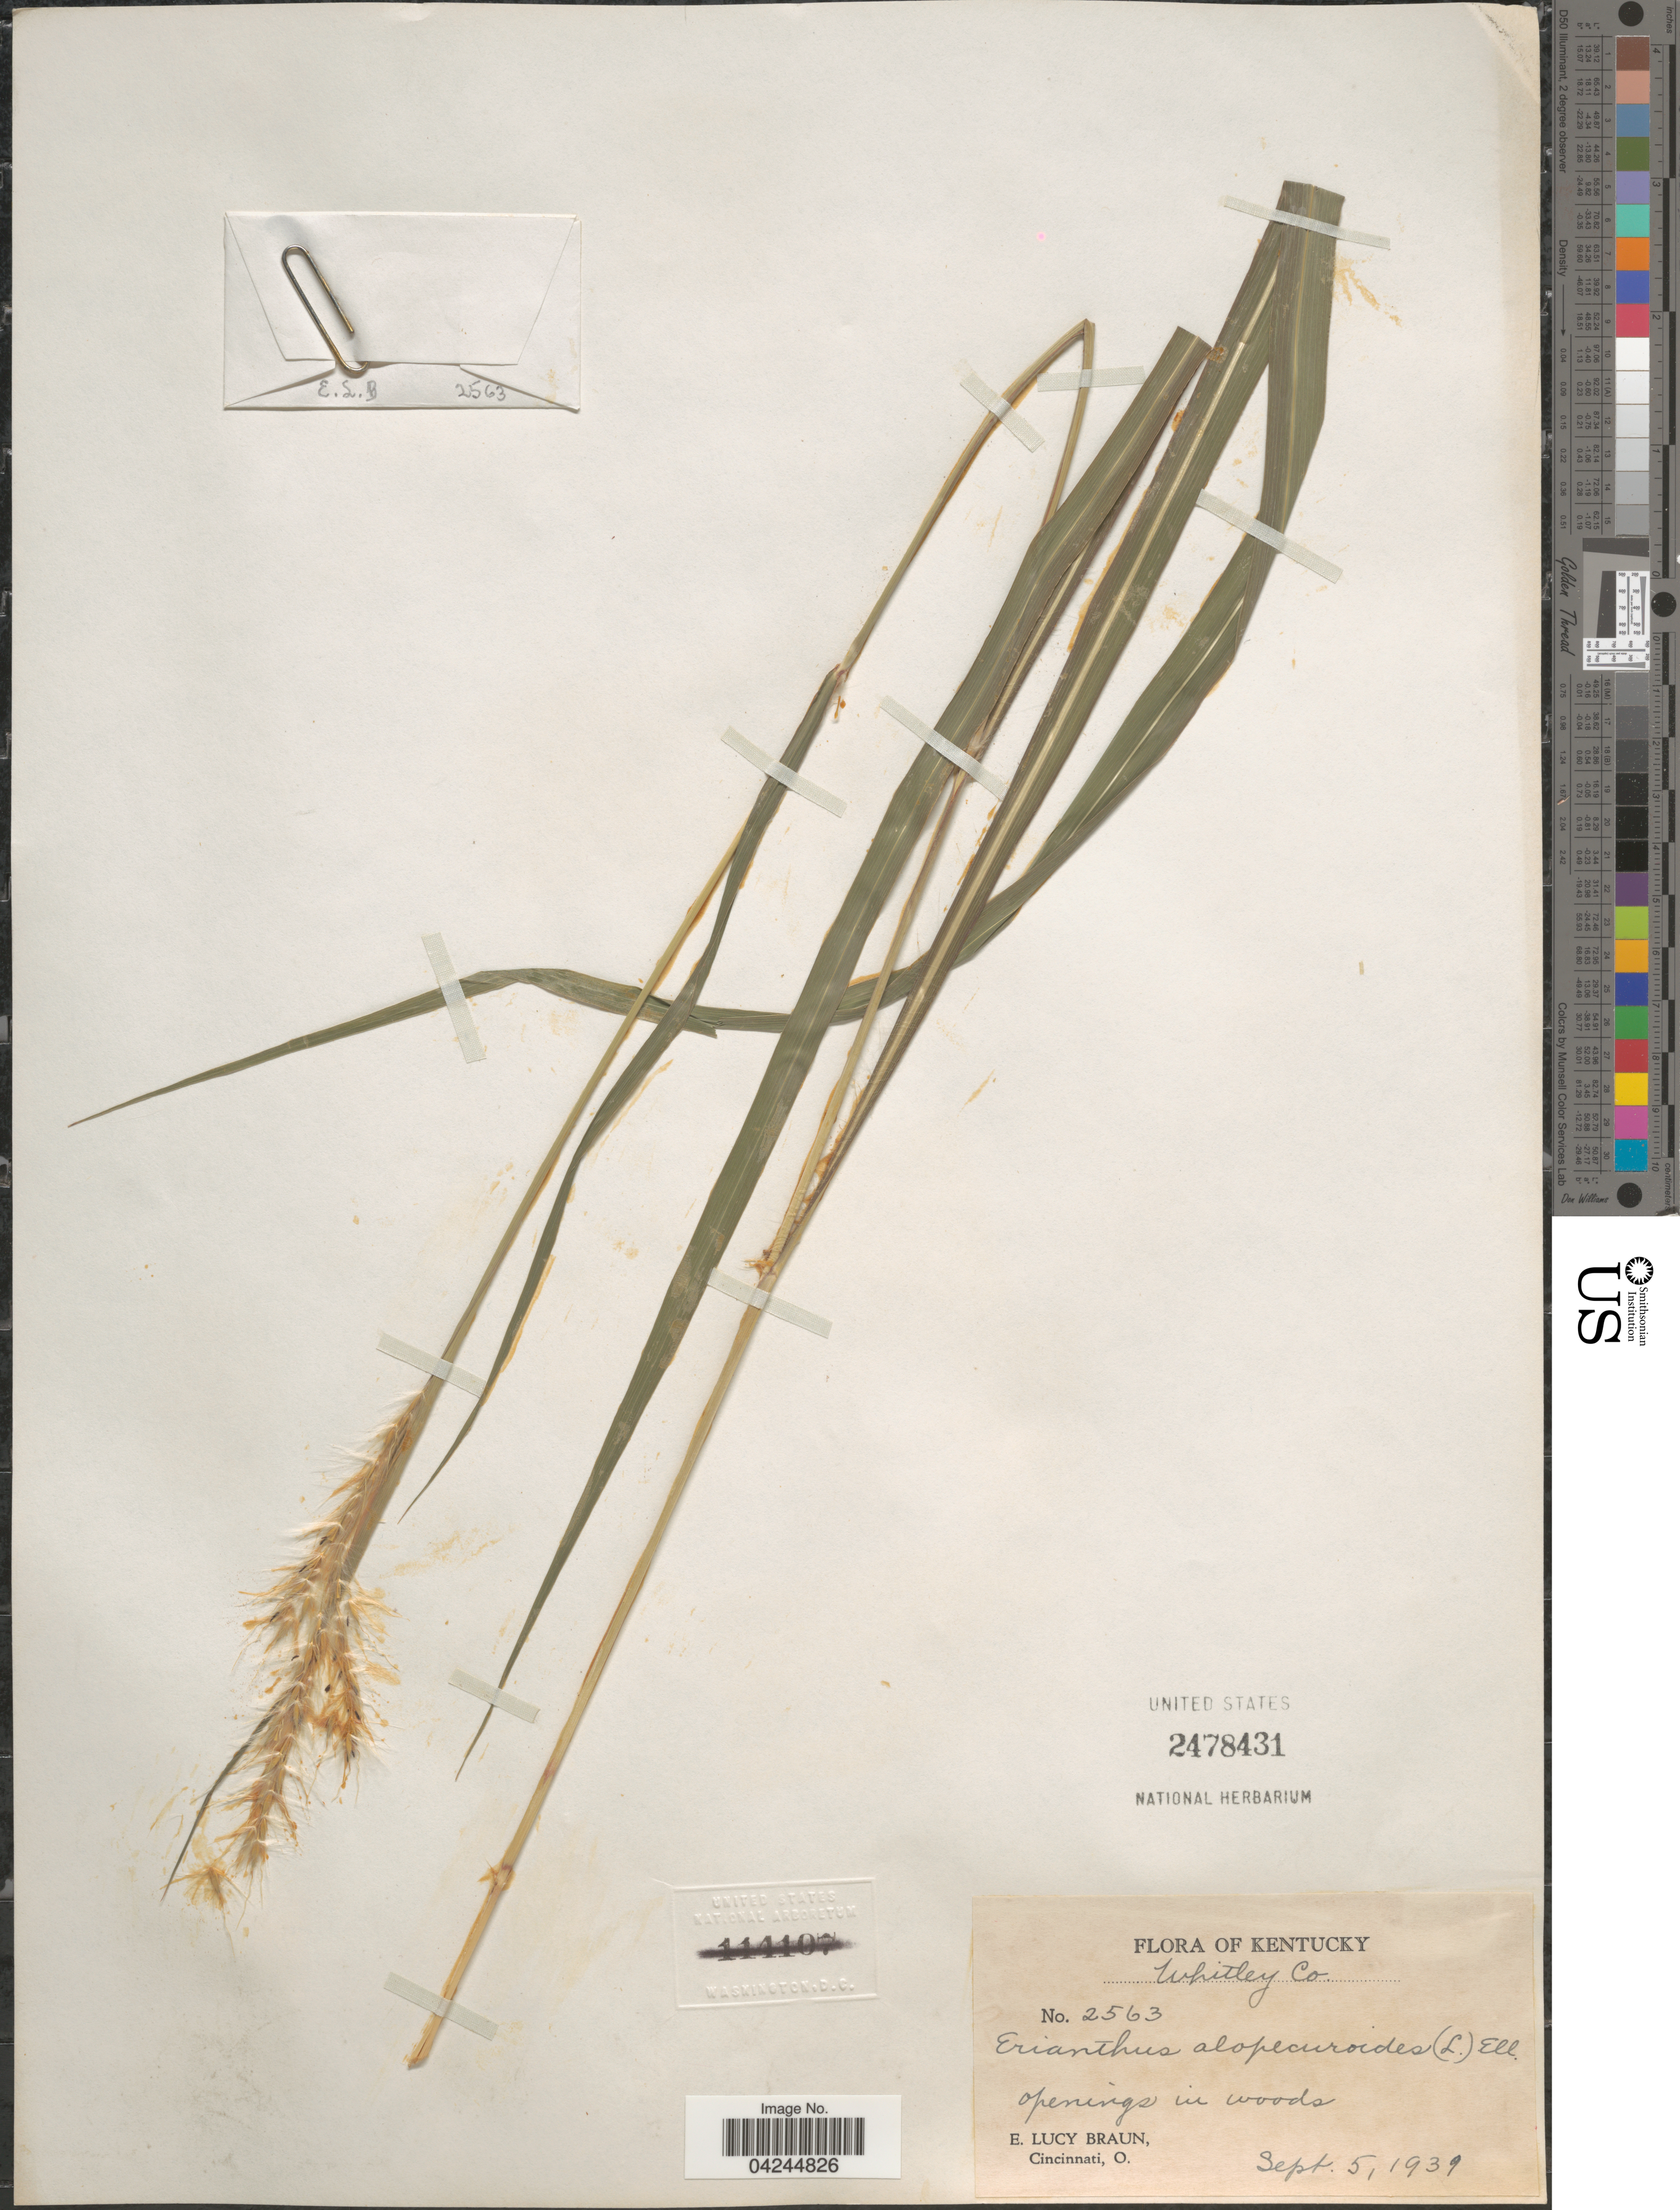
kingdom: Plantae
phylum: Tracheophyta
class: Liliopsida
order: Poales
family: Poaceae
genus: Erianthus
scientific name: Erianthus alopecuroides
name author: Elliott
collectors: E. L. Braun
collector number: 2563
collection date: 1939-09-05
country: United States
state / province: Kentucky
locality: Whitley Co. Openings in woods.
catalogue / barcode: US 2478431